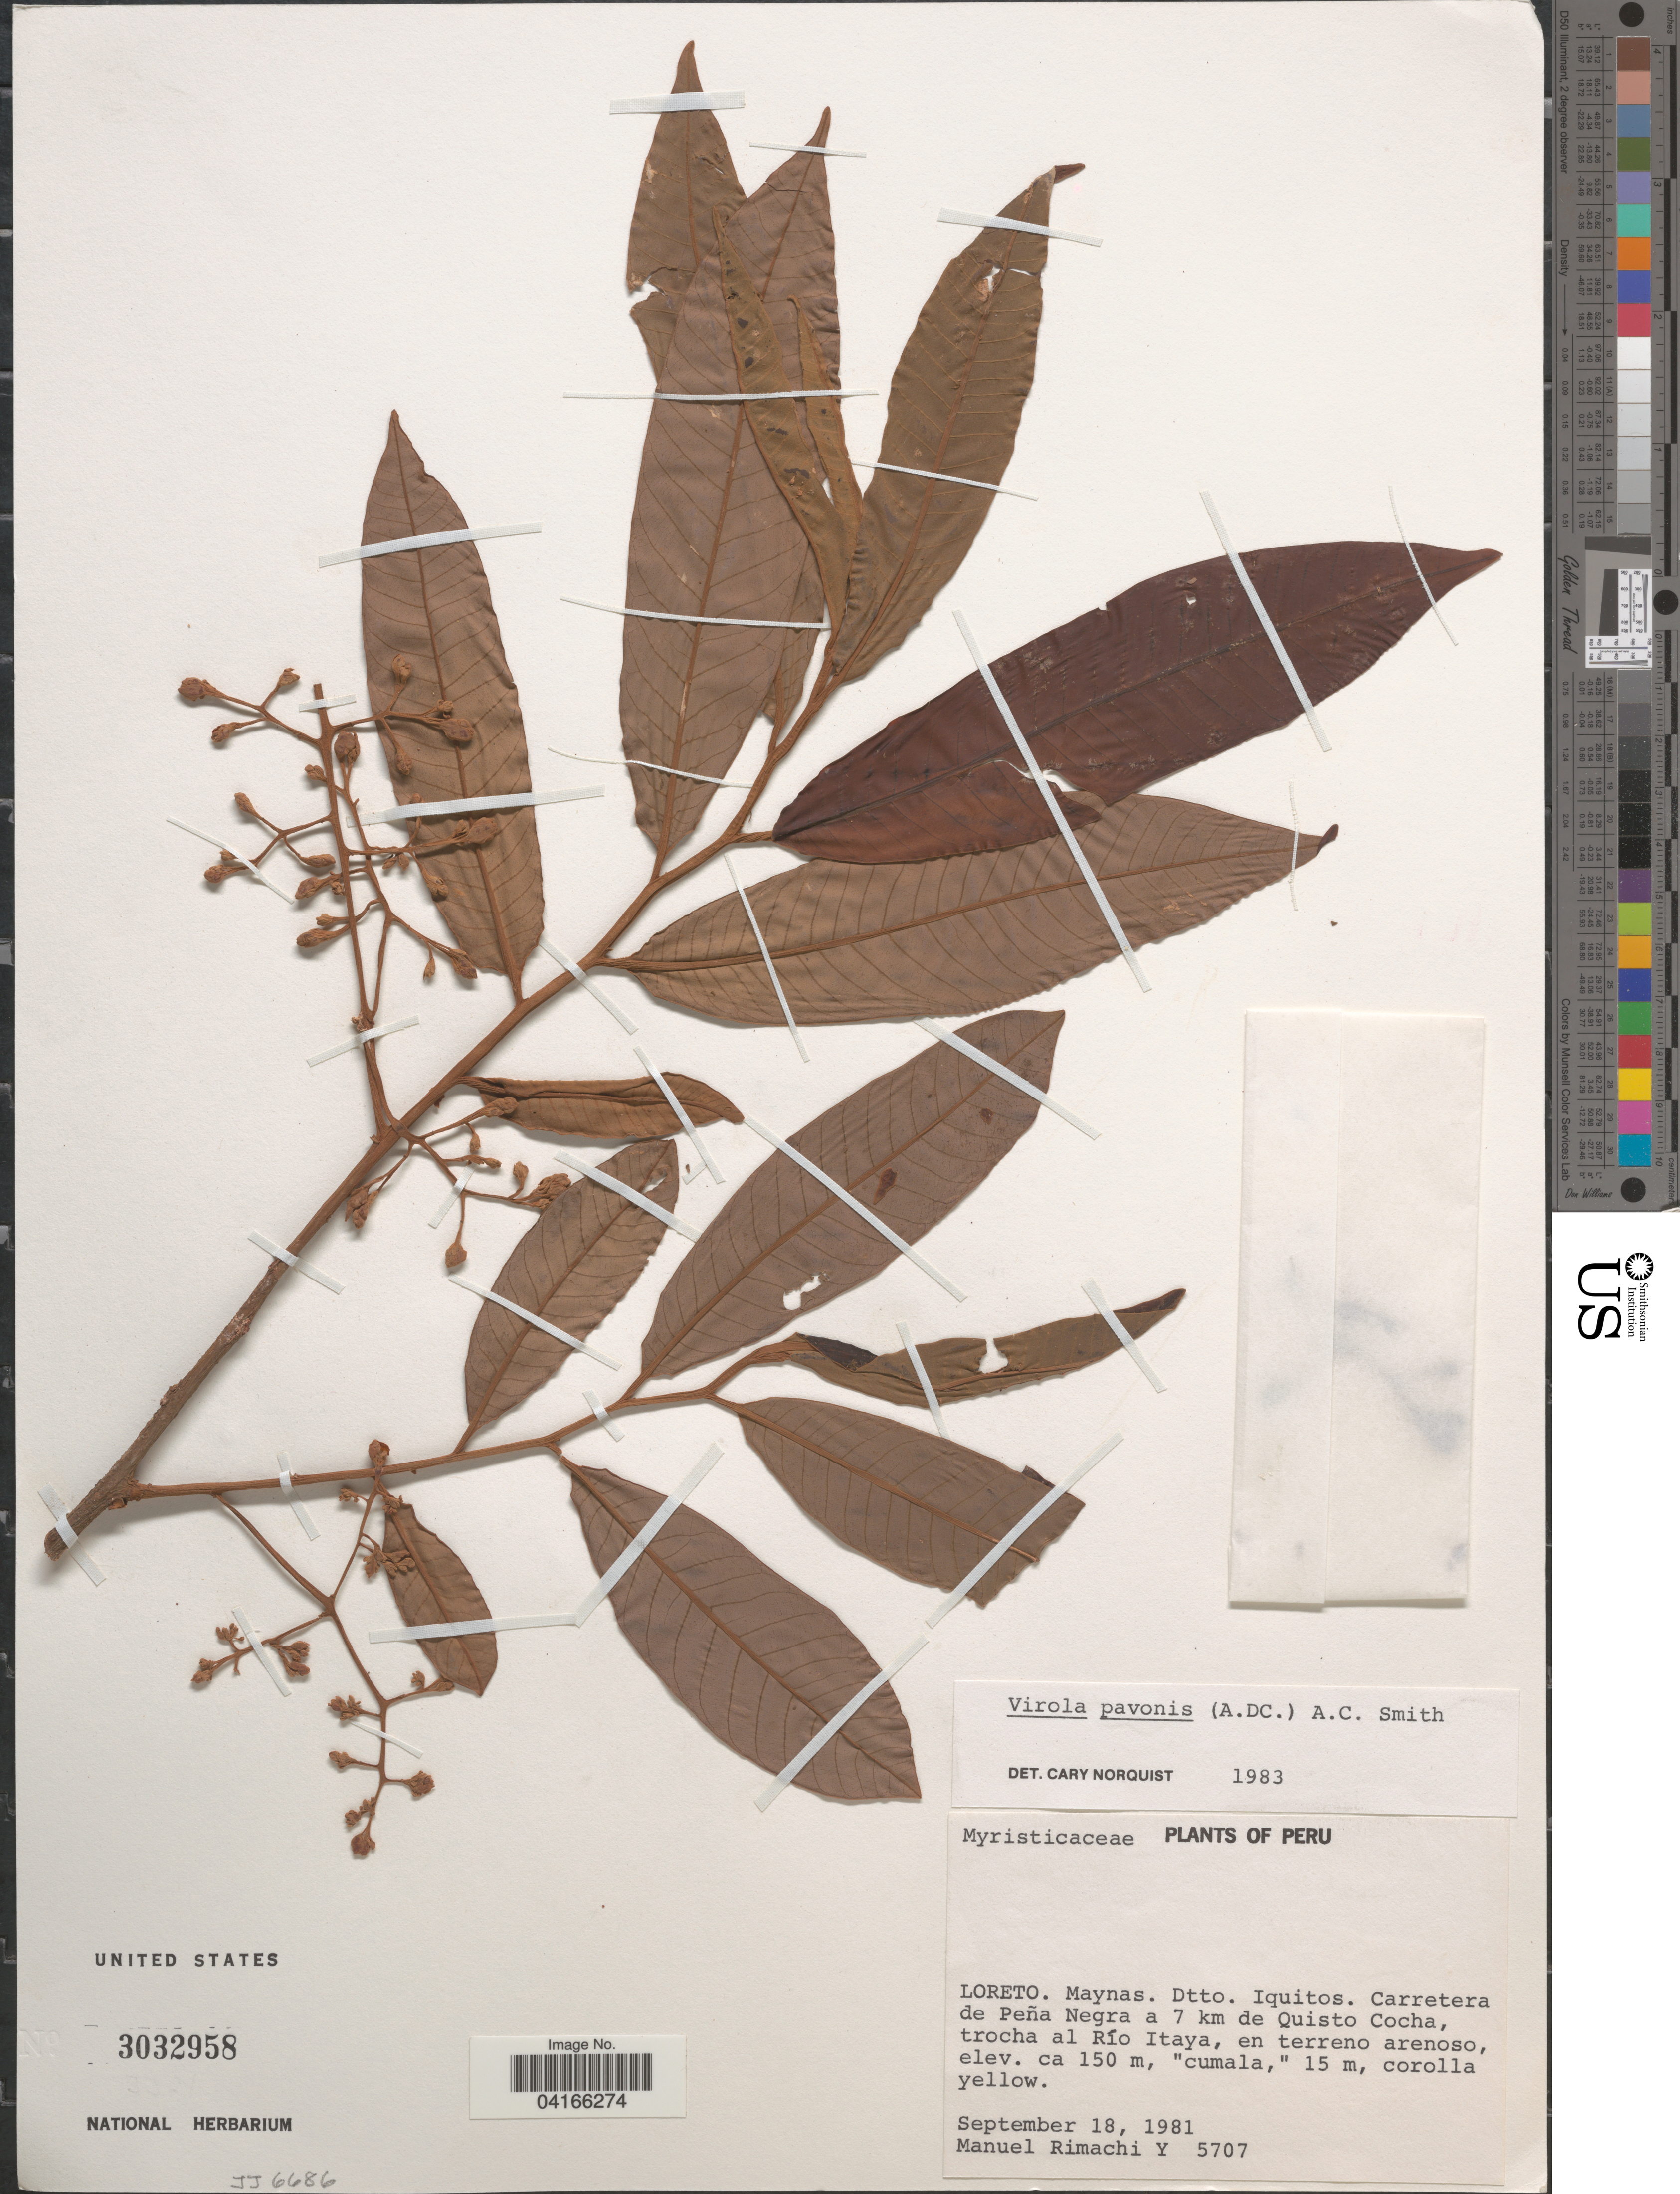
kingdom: Plantae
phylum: Tracheophyta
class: Magnoliopsida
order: Magnoliales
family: Myristicaceae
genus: Virola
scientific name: Virola pavonis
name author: (A. DC.) A.C. Sm.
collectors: M. Rimachi Y.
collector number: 5707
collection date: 1981-09-18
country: Peru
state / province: Loreto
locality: Maynas. Dtto. Iquitos. Carretera de Peña Negra a 7 km de Quisto Cocha, trocha al Río Itaya.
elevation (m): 150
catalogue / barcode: US 3032958